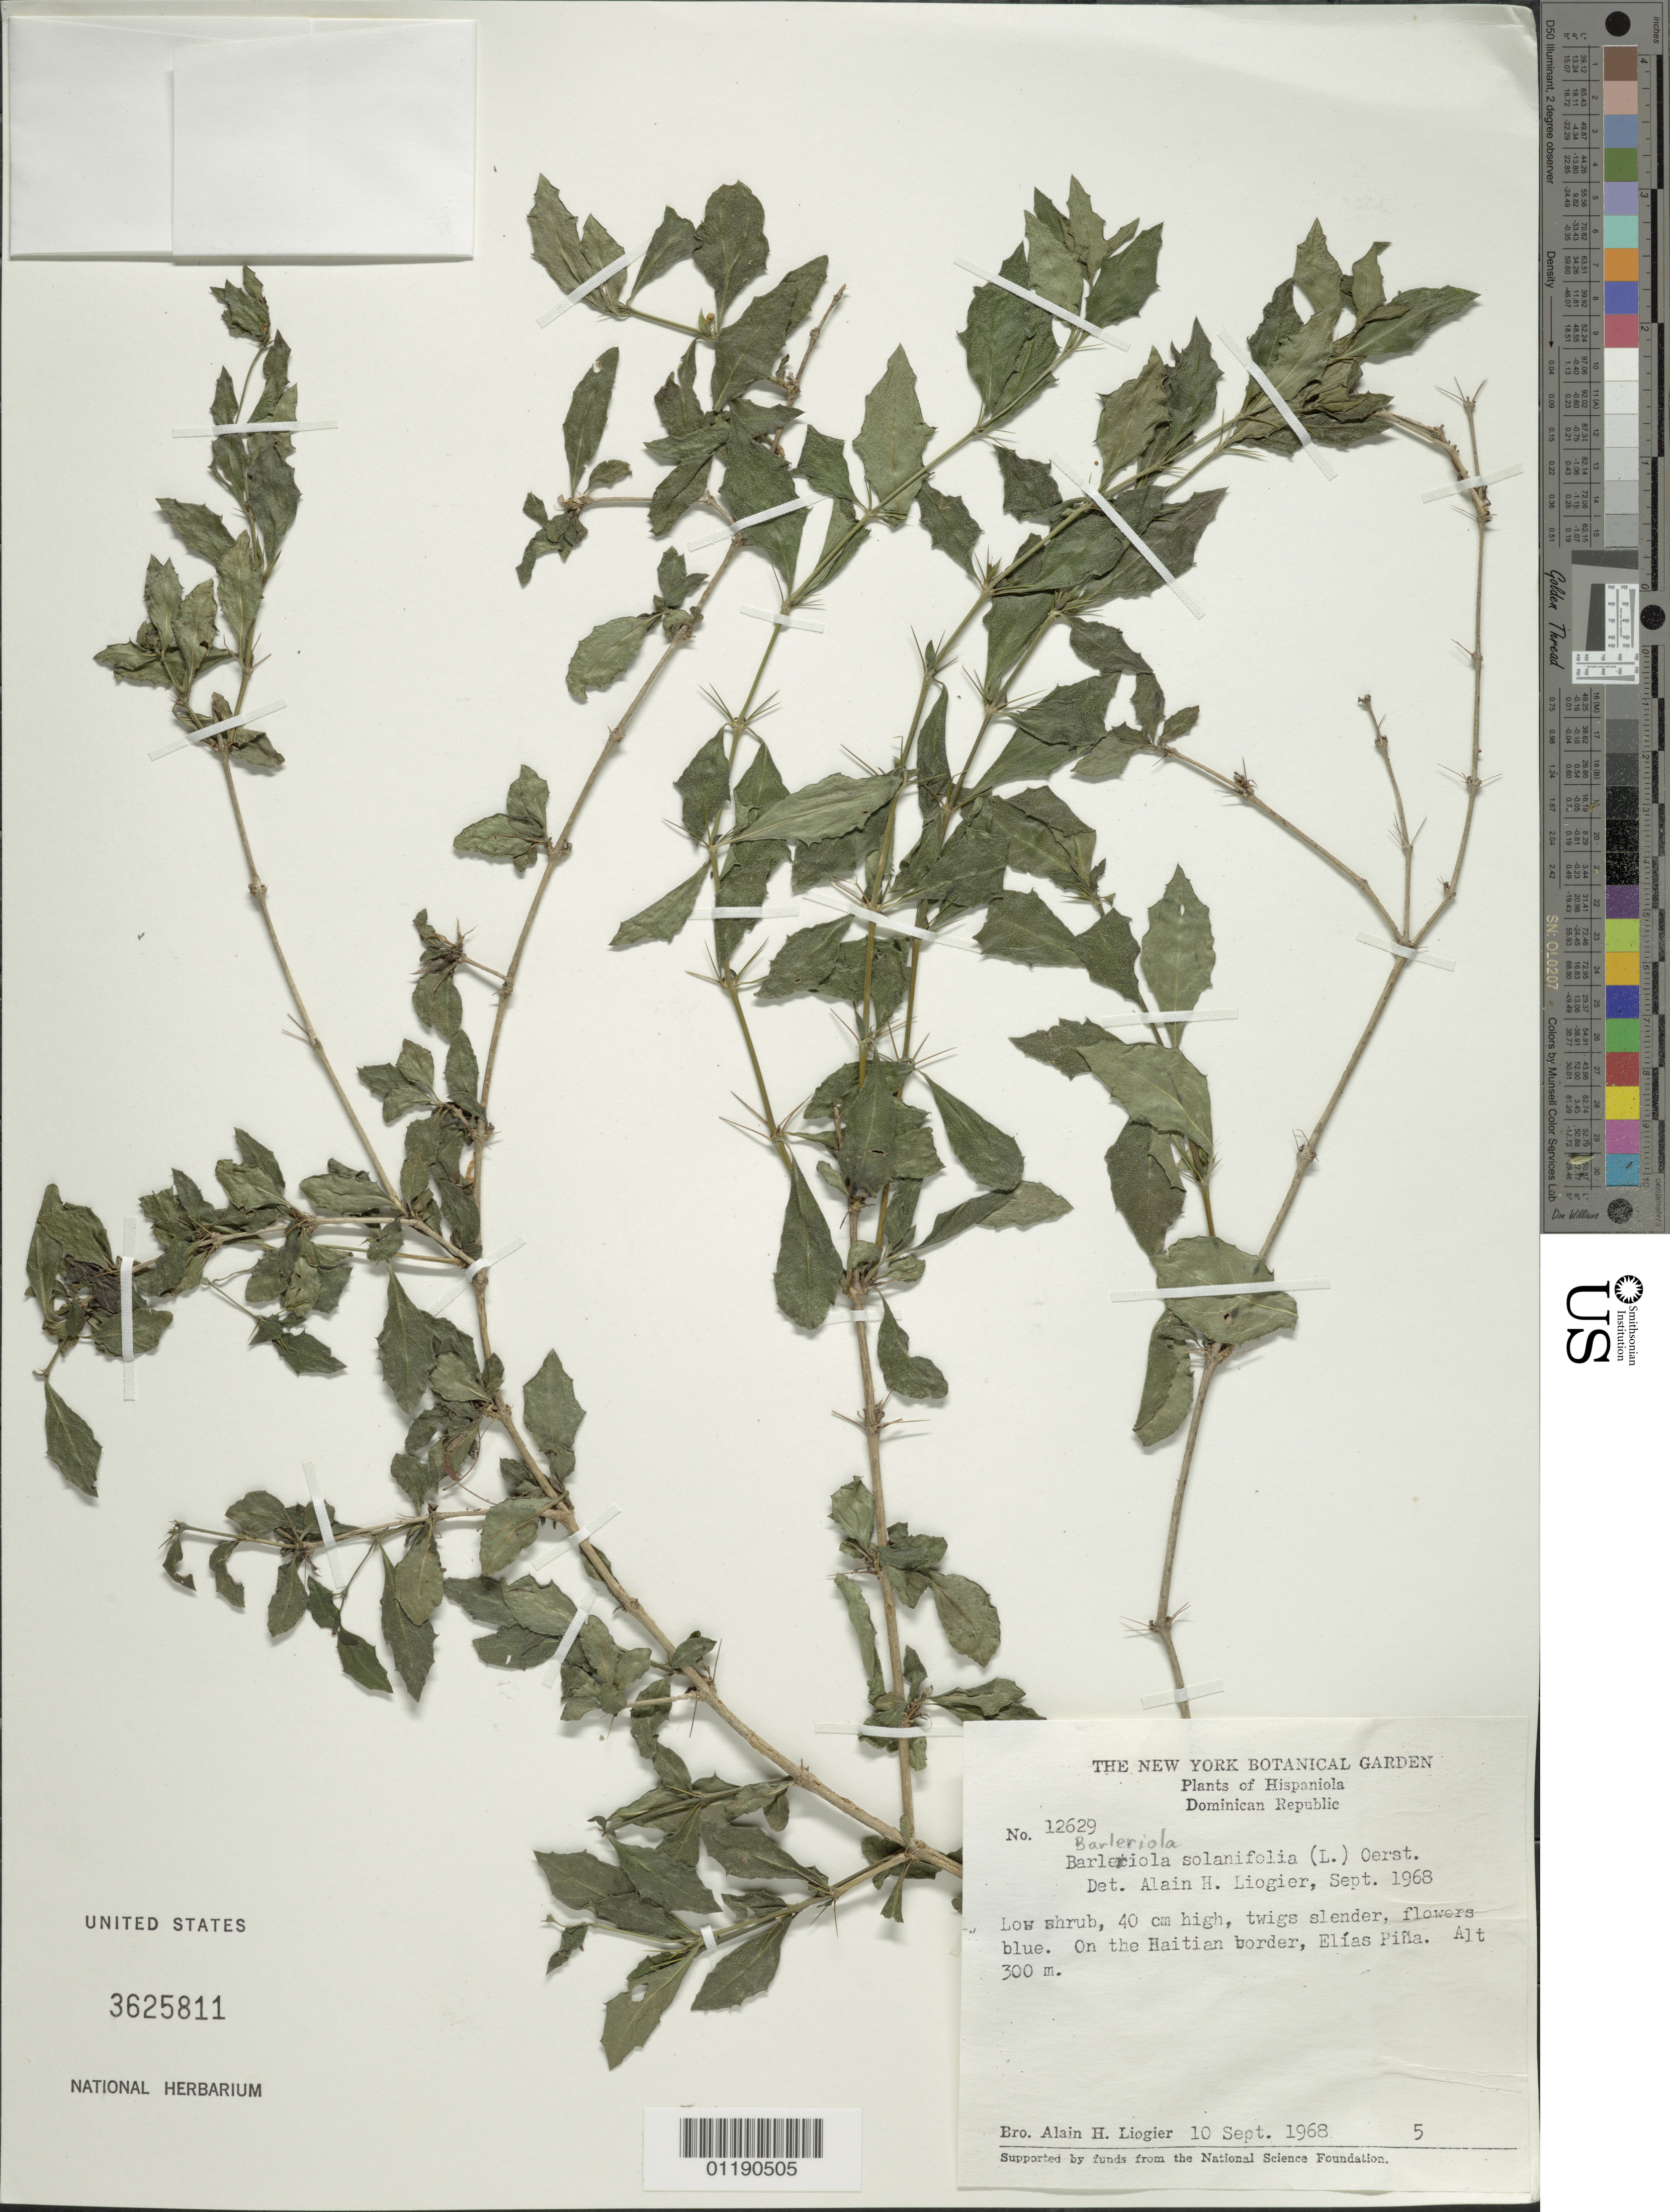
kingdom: Plantae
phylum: Tracheophyta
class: Magnoliopsida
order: Lamiales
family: Acanthaceae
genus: Barleriola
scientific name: Barleriola solanifolia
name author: (L.) Oerst. ex Lindau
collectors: A. H. Liogier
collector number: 12629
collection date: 1968-09-10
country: Dominican Republic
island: Hispaniola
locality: On the Hatian border, Elias Pina.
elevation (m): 300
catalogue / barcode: US 3625811